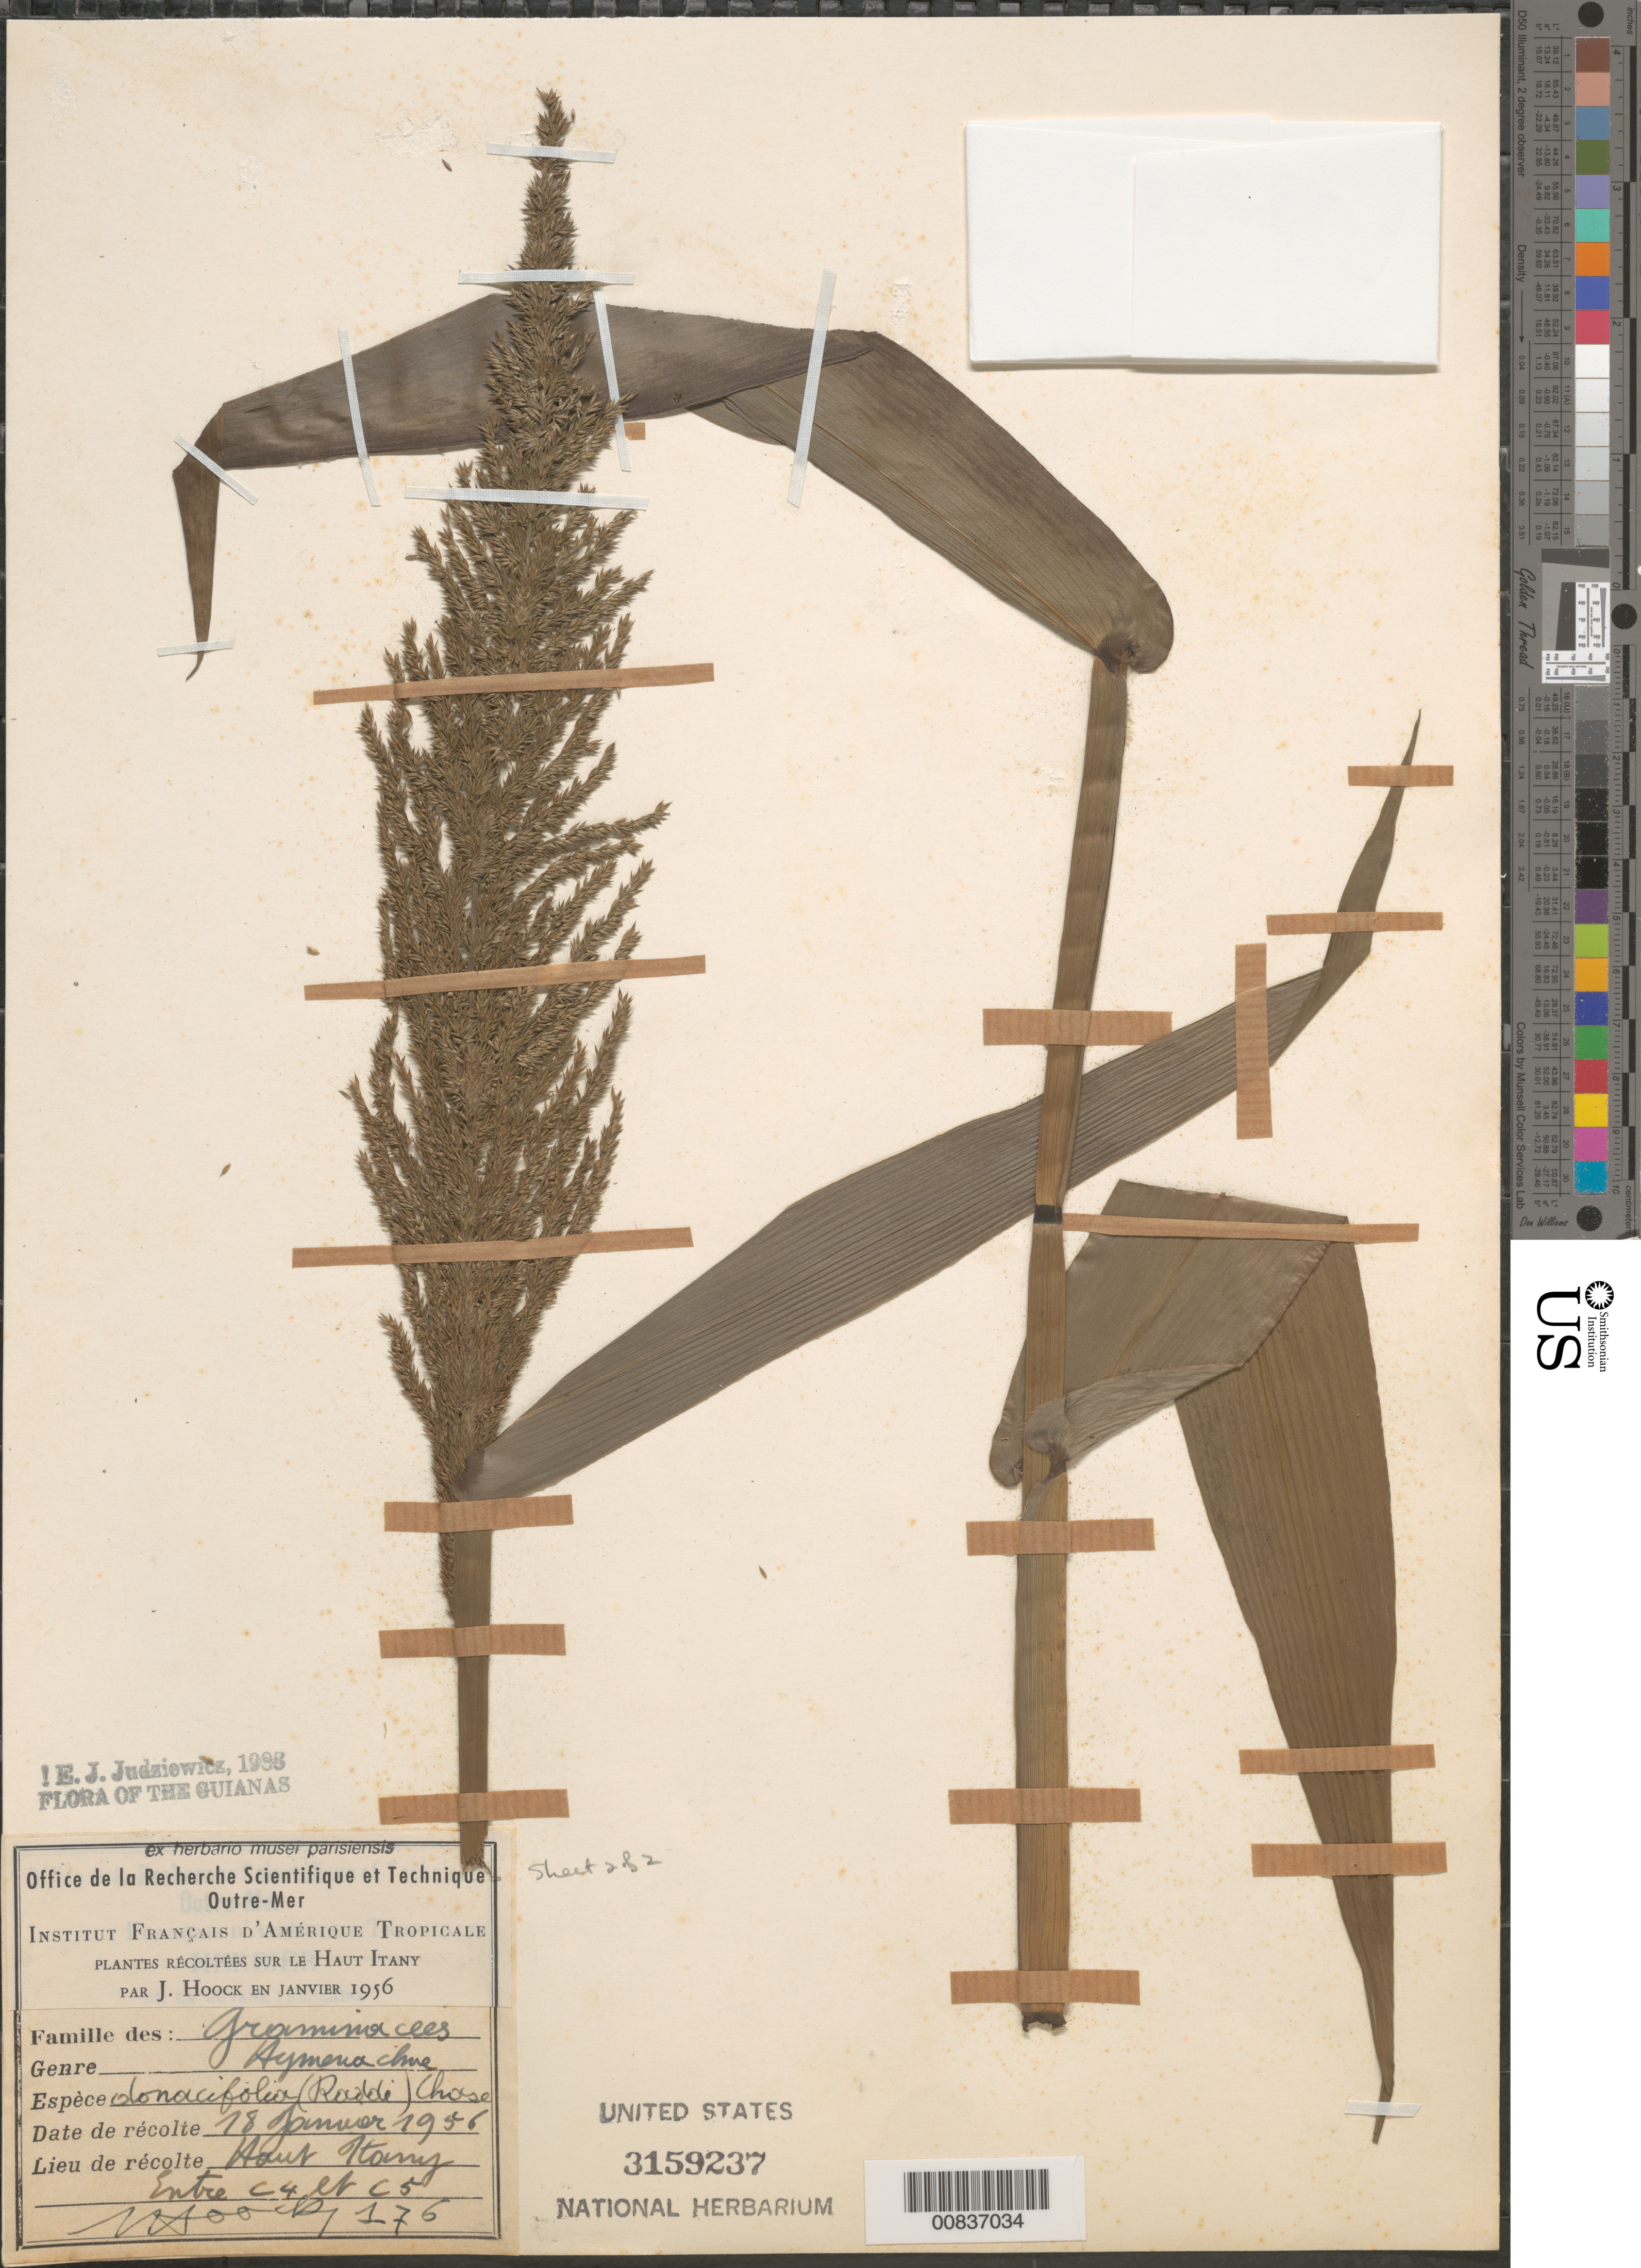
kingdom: Plantae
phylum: Tracheophyta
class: Liliopsida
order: Poales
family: Poaceae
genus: Hymenachne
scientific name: Hymenachne donacifolia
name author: (Raddi) Chase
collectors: J. Hoock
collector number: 176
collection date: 1956-01-18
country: French Guiana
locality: The Guianas. Sur le Haut Itany. Haut Itany. Entre C4 et C5.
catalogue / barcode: US 3159237